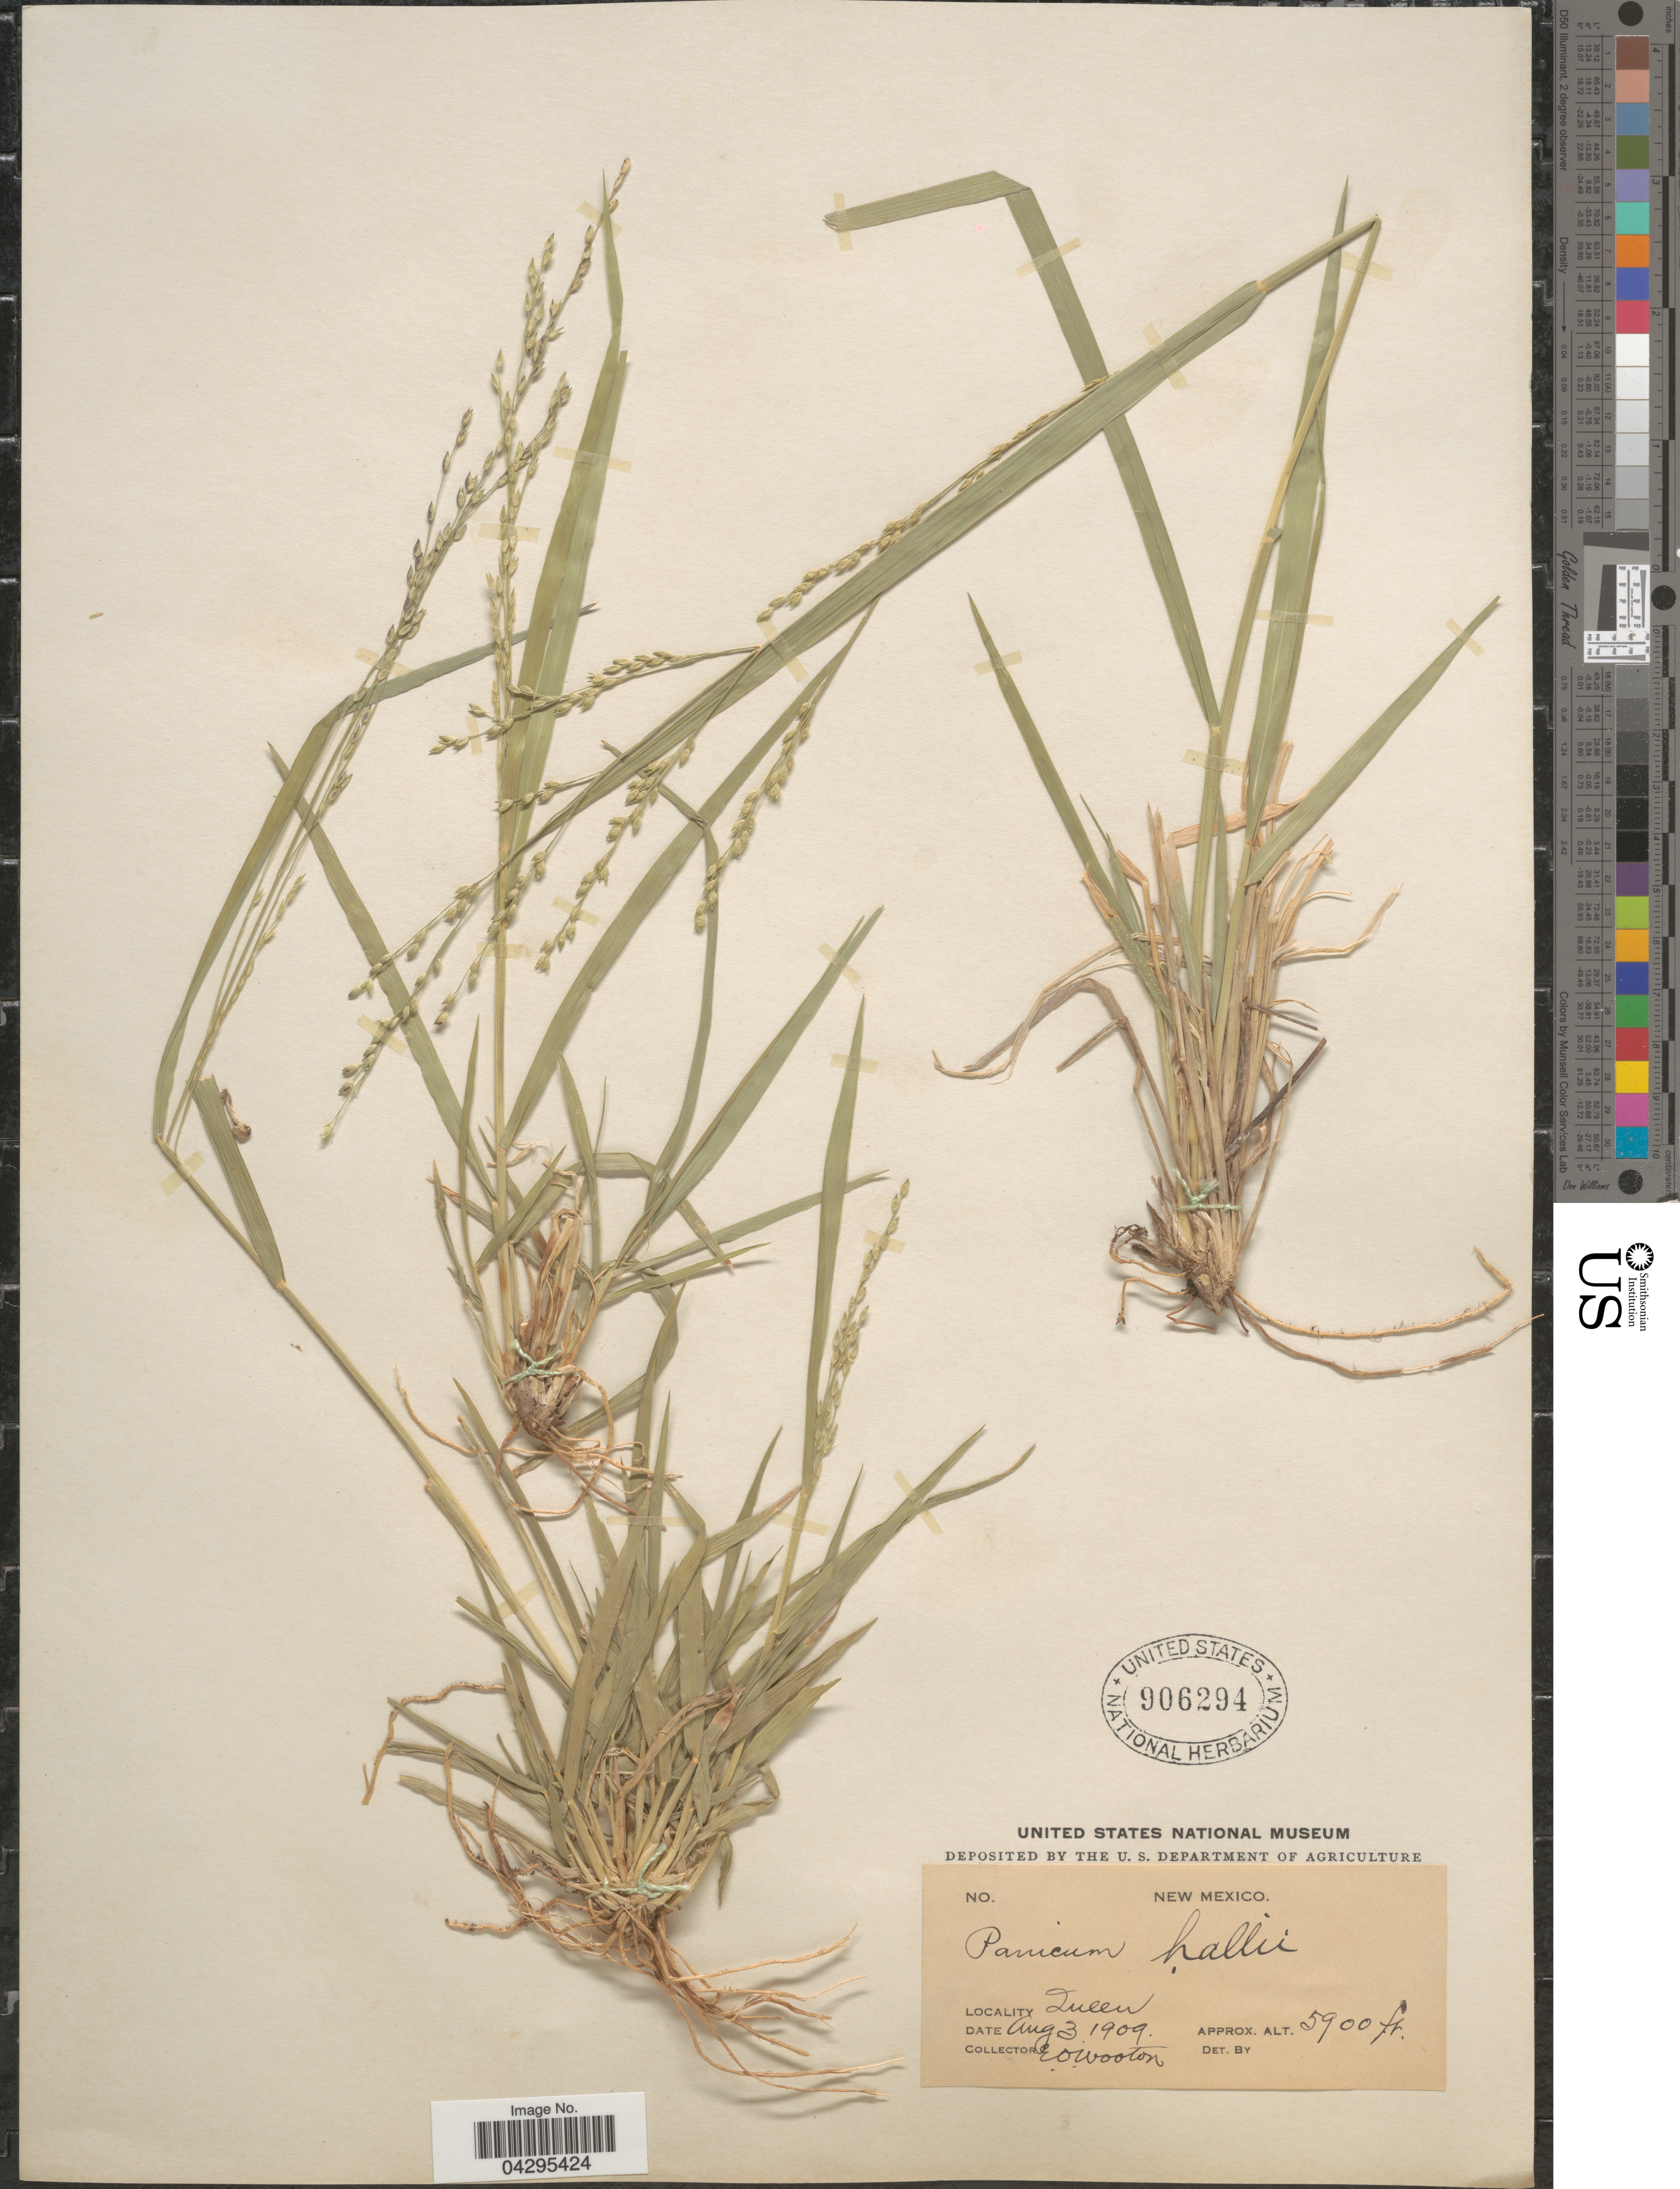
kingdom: Plantae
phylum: Tracheophyta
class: Liliopsida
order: Poales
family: Poaceae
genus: Panicum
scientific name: Panicum hallii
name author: Vasey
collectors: E. O. Wooton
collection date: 1909-08-03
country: United States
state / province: New Mexico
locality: Queen.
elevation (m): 1798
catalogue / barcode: US 906294